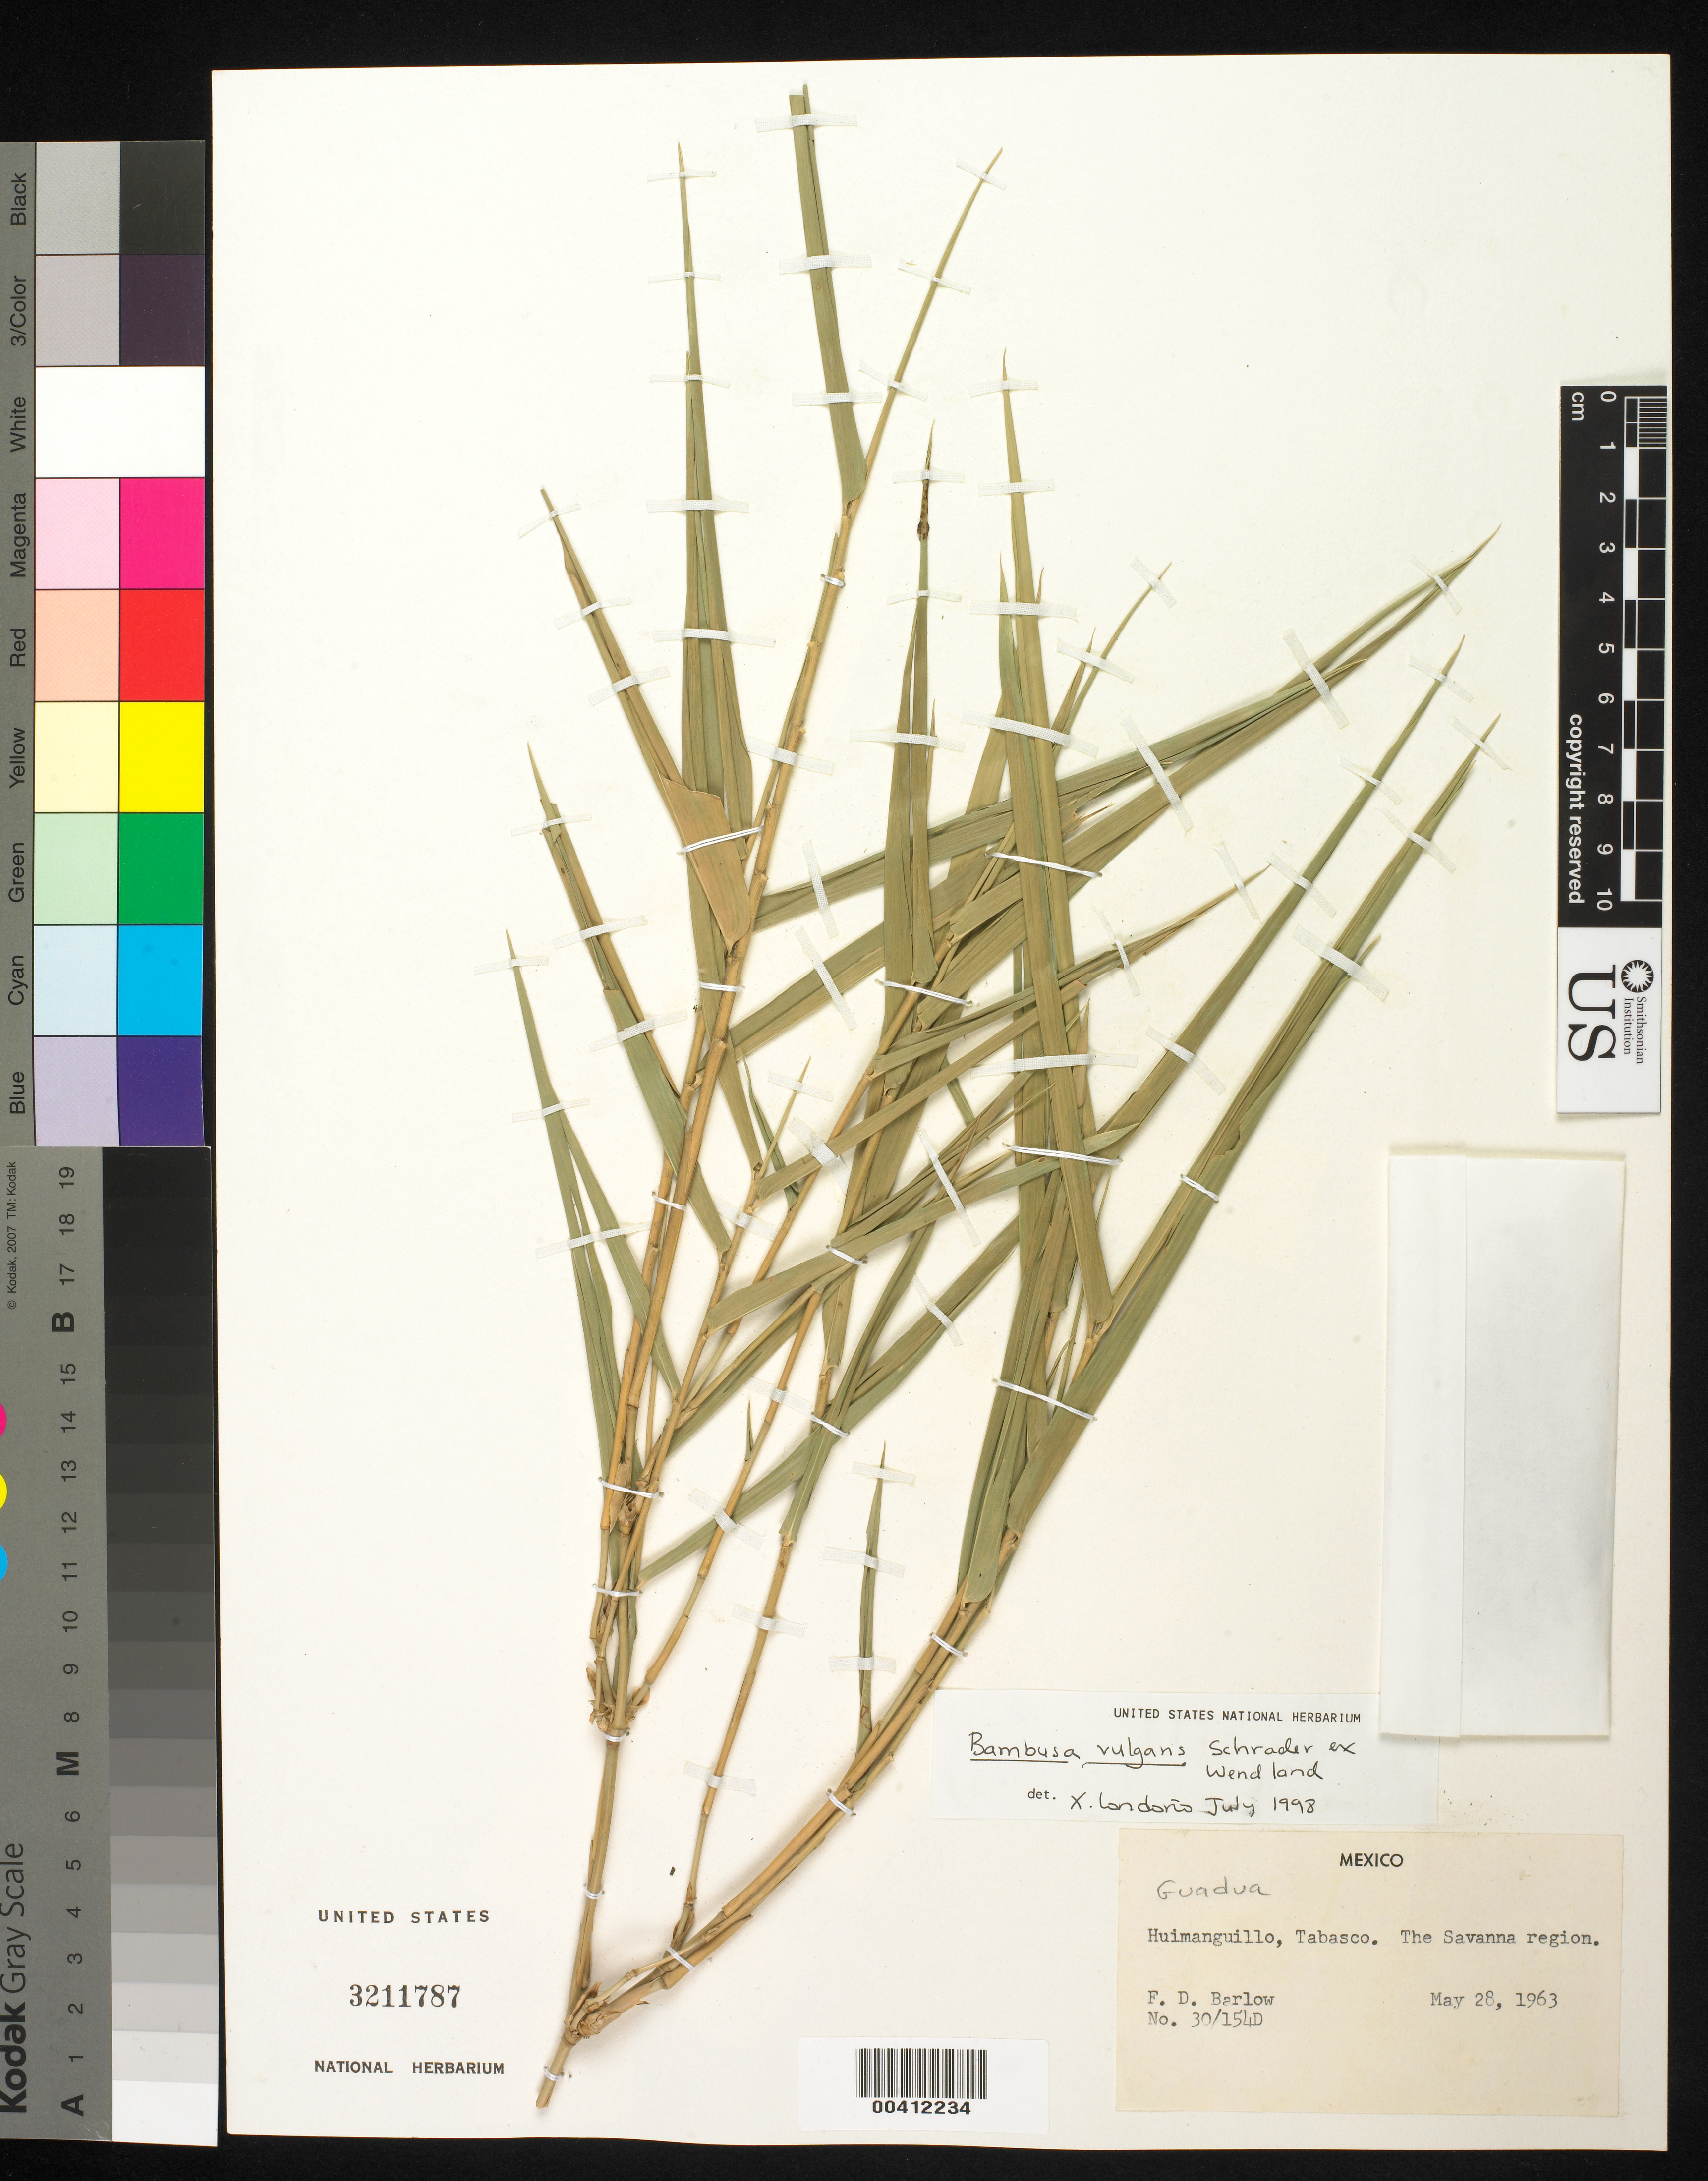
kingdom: Plantae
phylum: Tracheophyta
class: Liliopsida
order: Poales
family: Poaceae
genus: Bambusa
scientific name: Bambusa vulgaris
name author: Schrad. ex J.C. Wendl.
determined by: Londoño, X., (TULV), Jardin Botanico "Juan Maria Cespedes"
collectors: F. D. Barlow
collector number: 30/154d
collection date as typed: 28 May 1963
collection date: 1963-05-28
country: Mexico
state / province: Tabasco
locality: Huimanguillo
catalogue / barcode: US 3211787